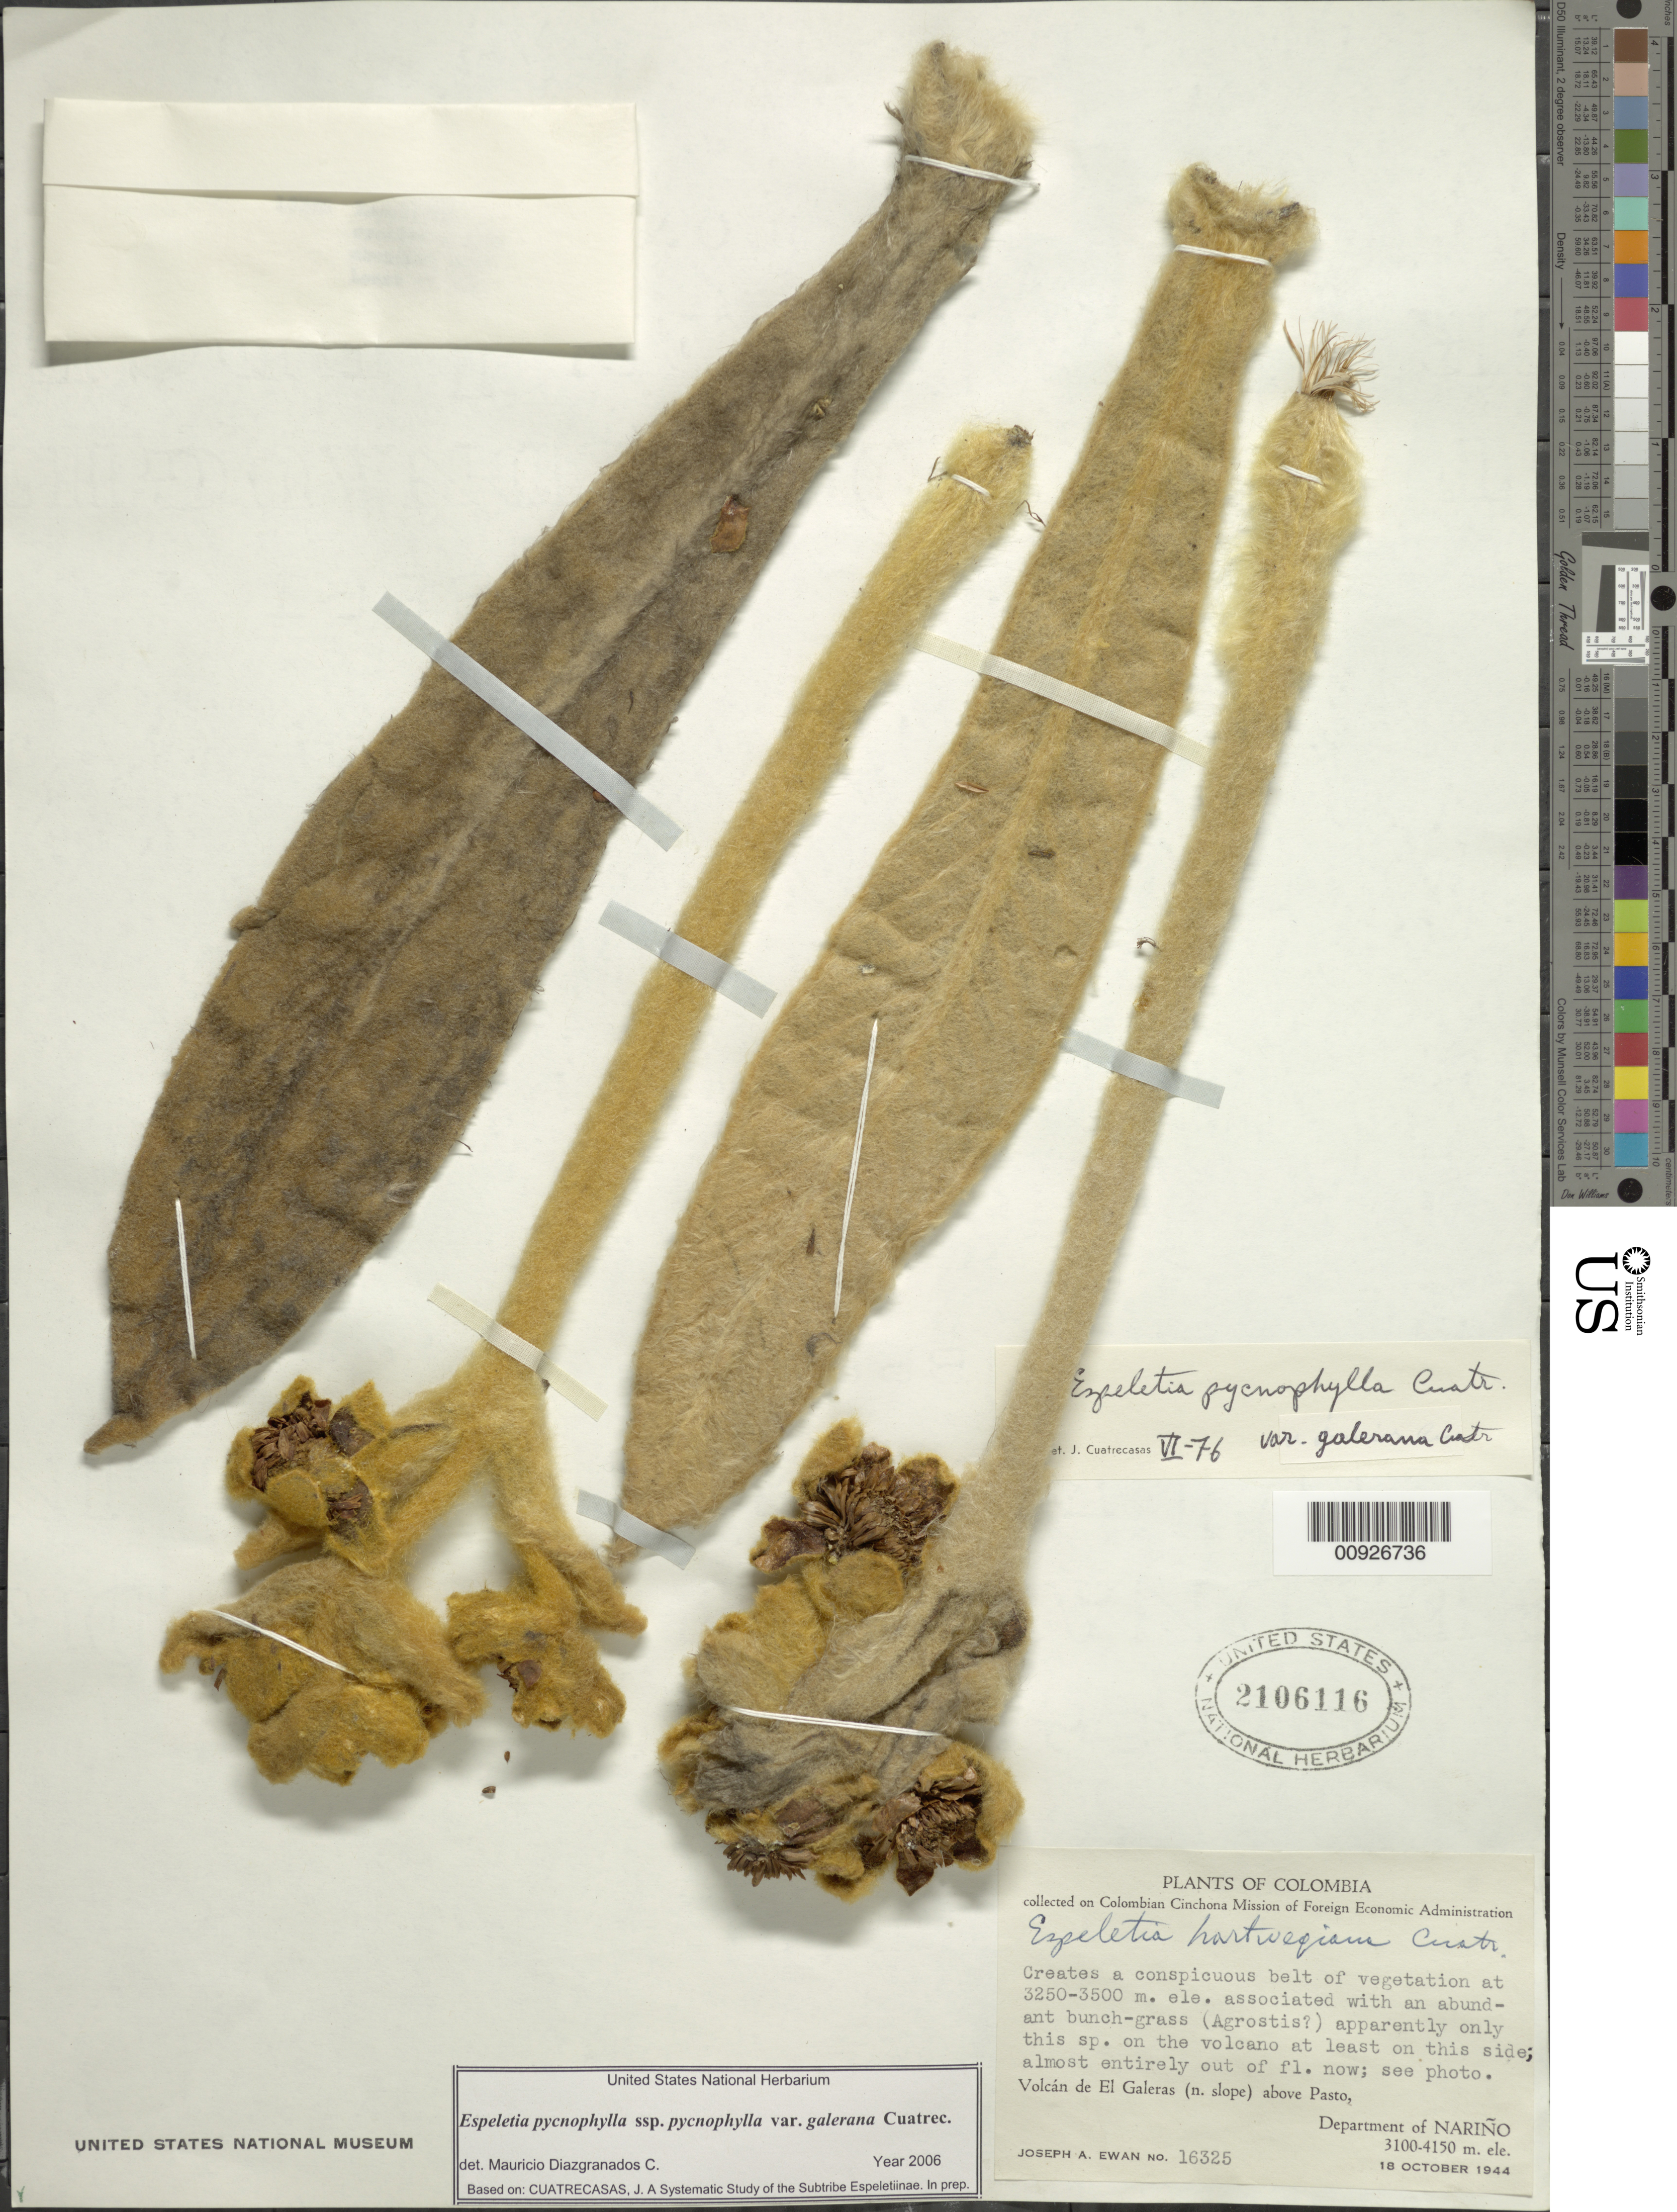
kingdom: Plantae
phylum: Tracheophyta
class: Magnoliopsida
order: Asterales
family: Asteraceae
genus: Espeletia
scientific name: Espeletia pycnophylla var. galerana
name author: Cuatrec.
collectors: J. A. Ewan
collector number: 16325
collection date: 1944-10-18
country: Colombia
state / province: Nariño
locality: Pasto, Volcán El Galeras (N slope).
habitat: Creates a conspicuous beltof vegetation, associated with abundant bunck-grass (Agrostis?).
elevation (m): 3250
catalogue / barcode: US 2109116